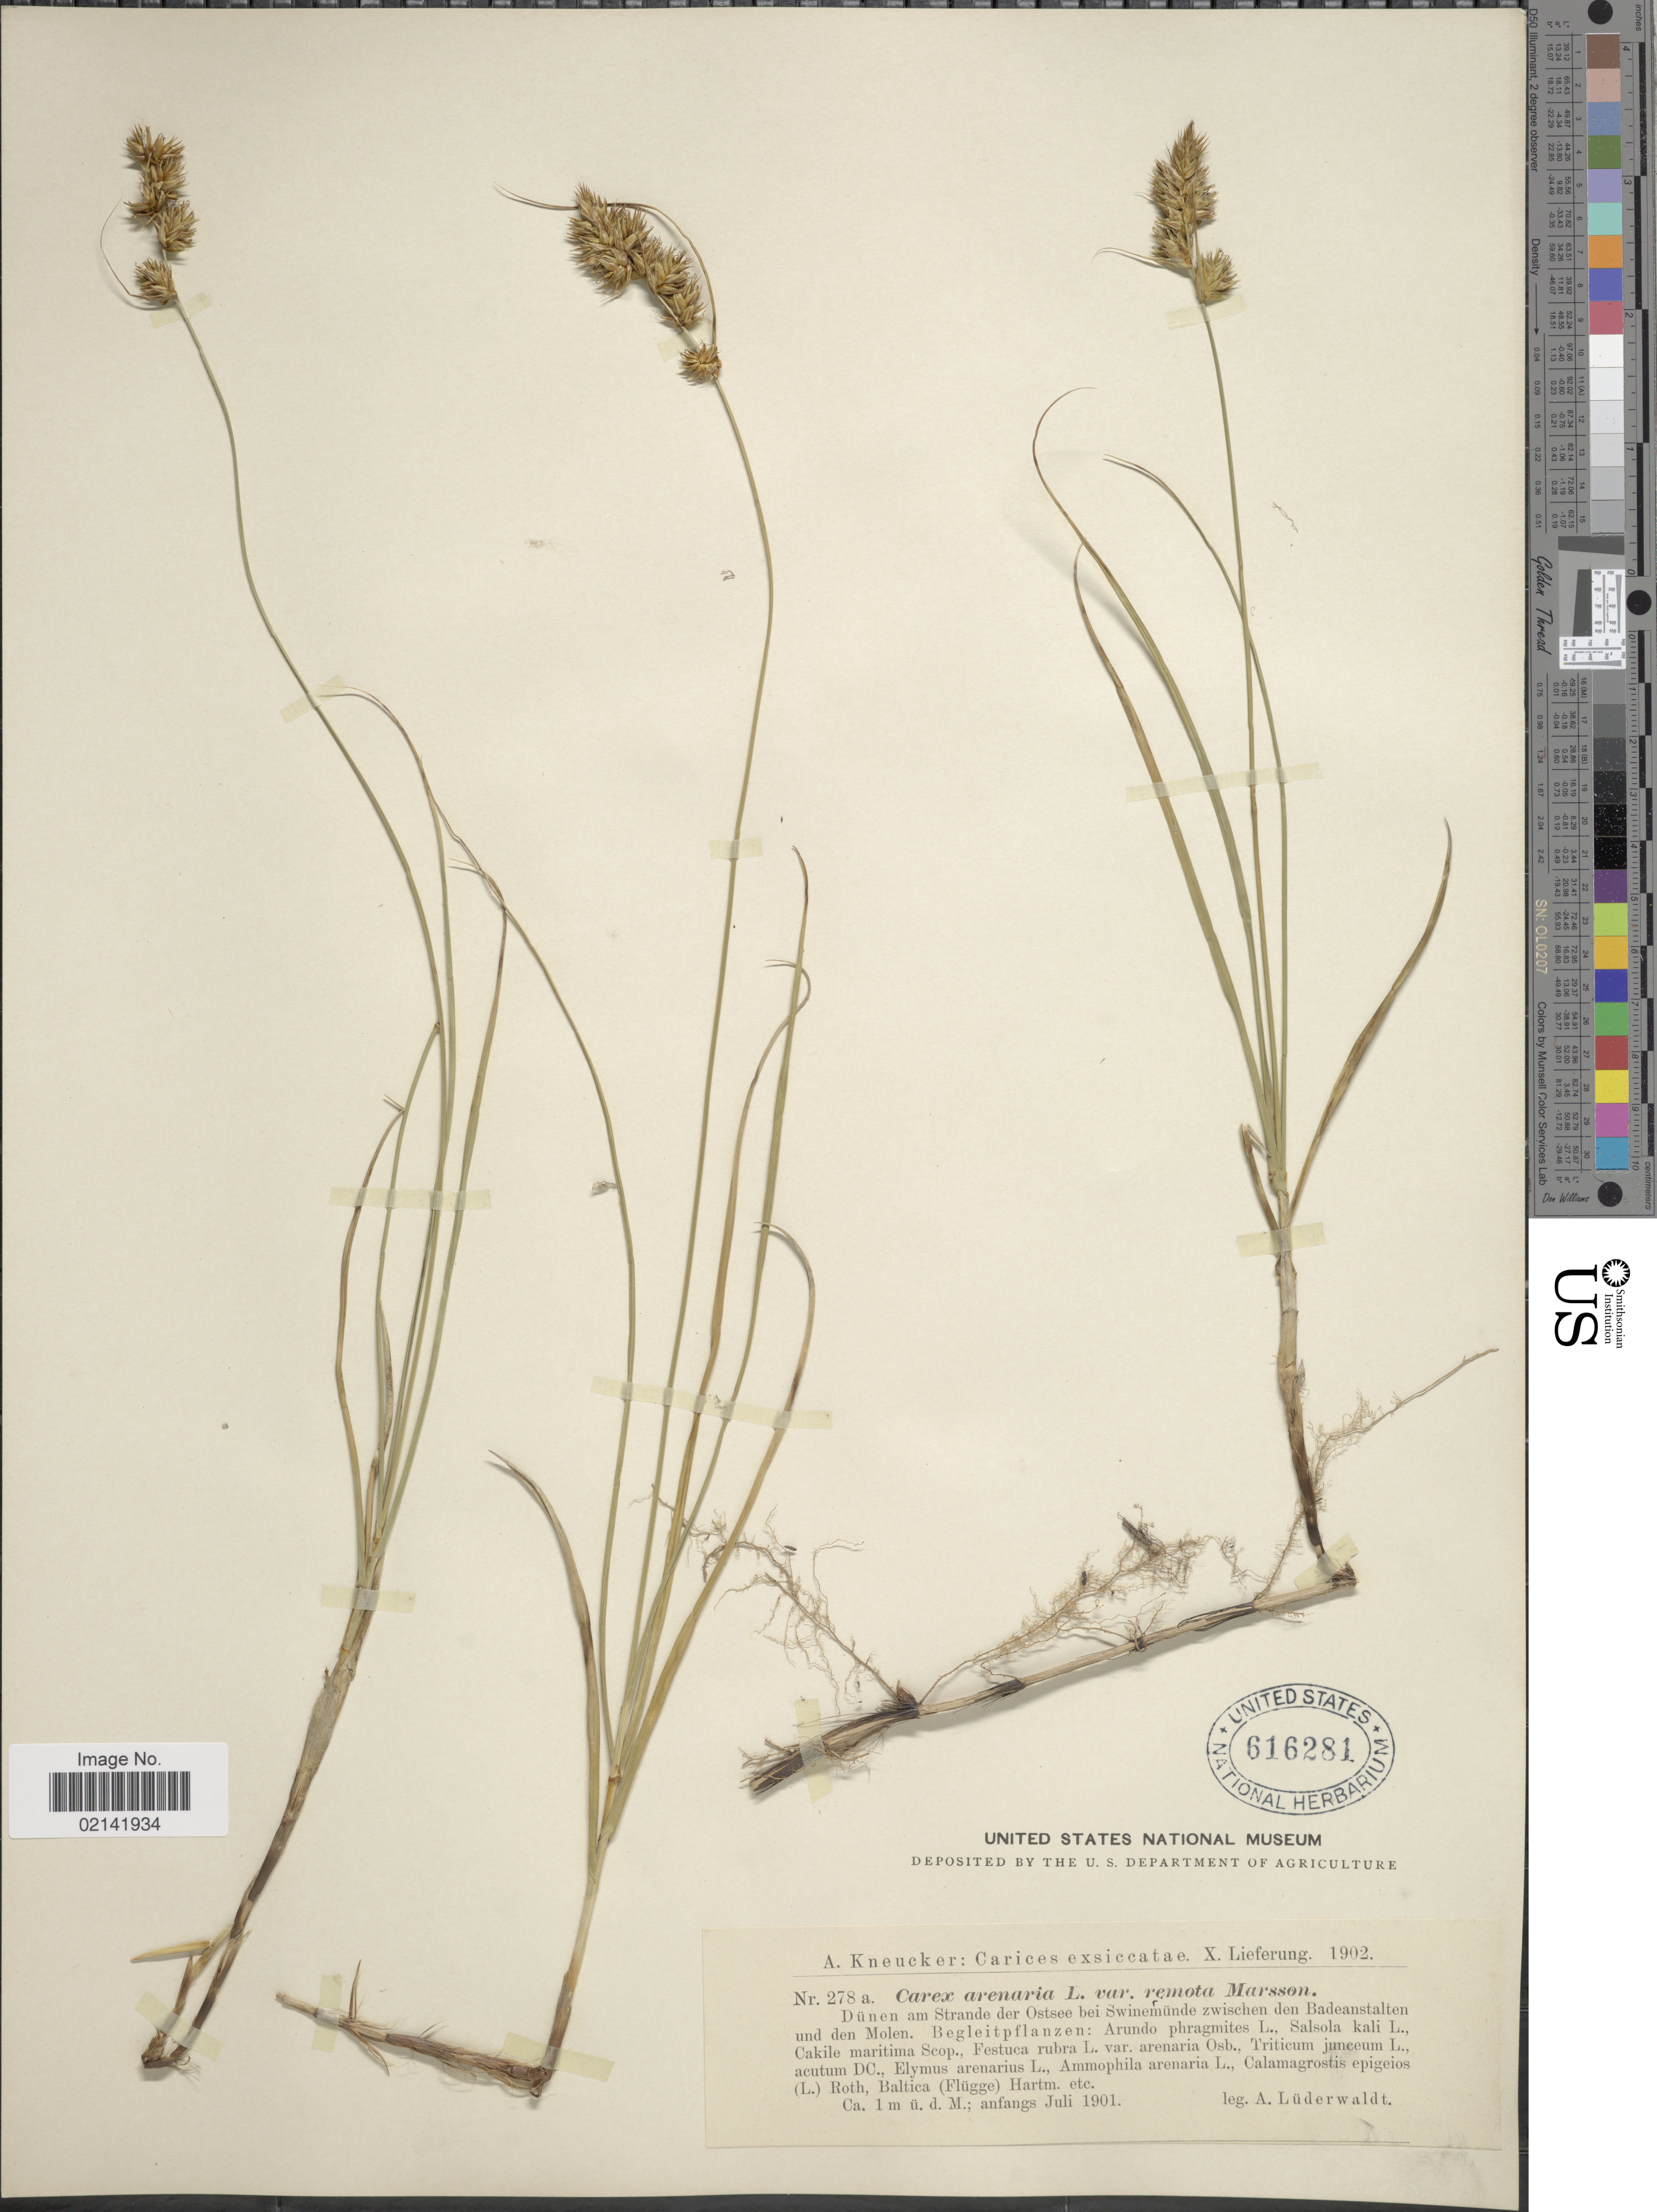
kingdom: Plantae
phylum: Tracheophyta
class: Liliopsida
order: Poales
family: Cyperaceae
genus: Carex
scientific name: Carex arenaria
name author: L.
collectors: A. Lüderwaldt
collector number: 278a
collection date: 1901-07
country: Poland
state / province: Zachodniopomorskie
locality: Dunen am Strande der Ostsee bei Swinemunde zwischen den Badeanstalten und den Molen.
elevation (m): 1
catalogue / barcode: US 616281